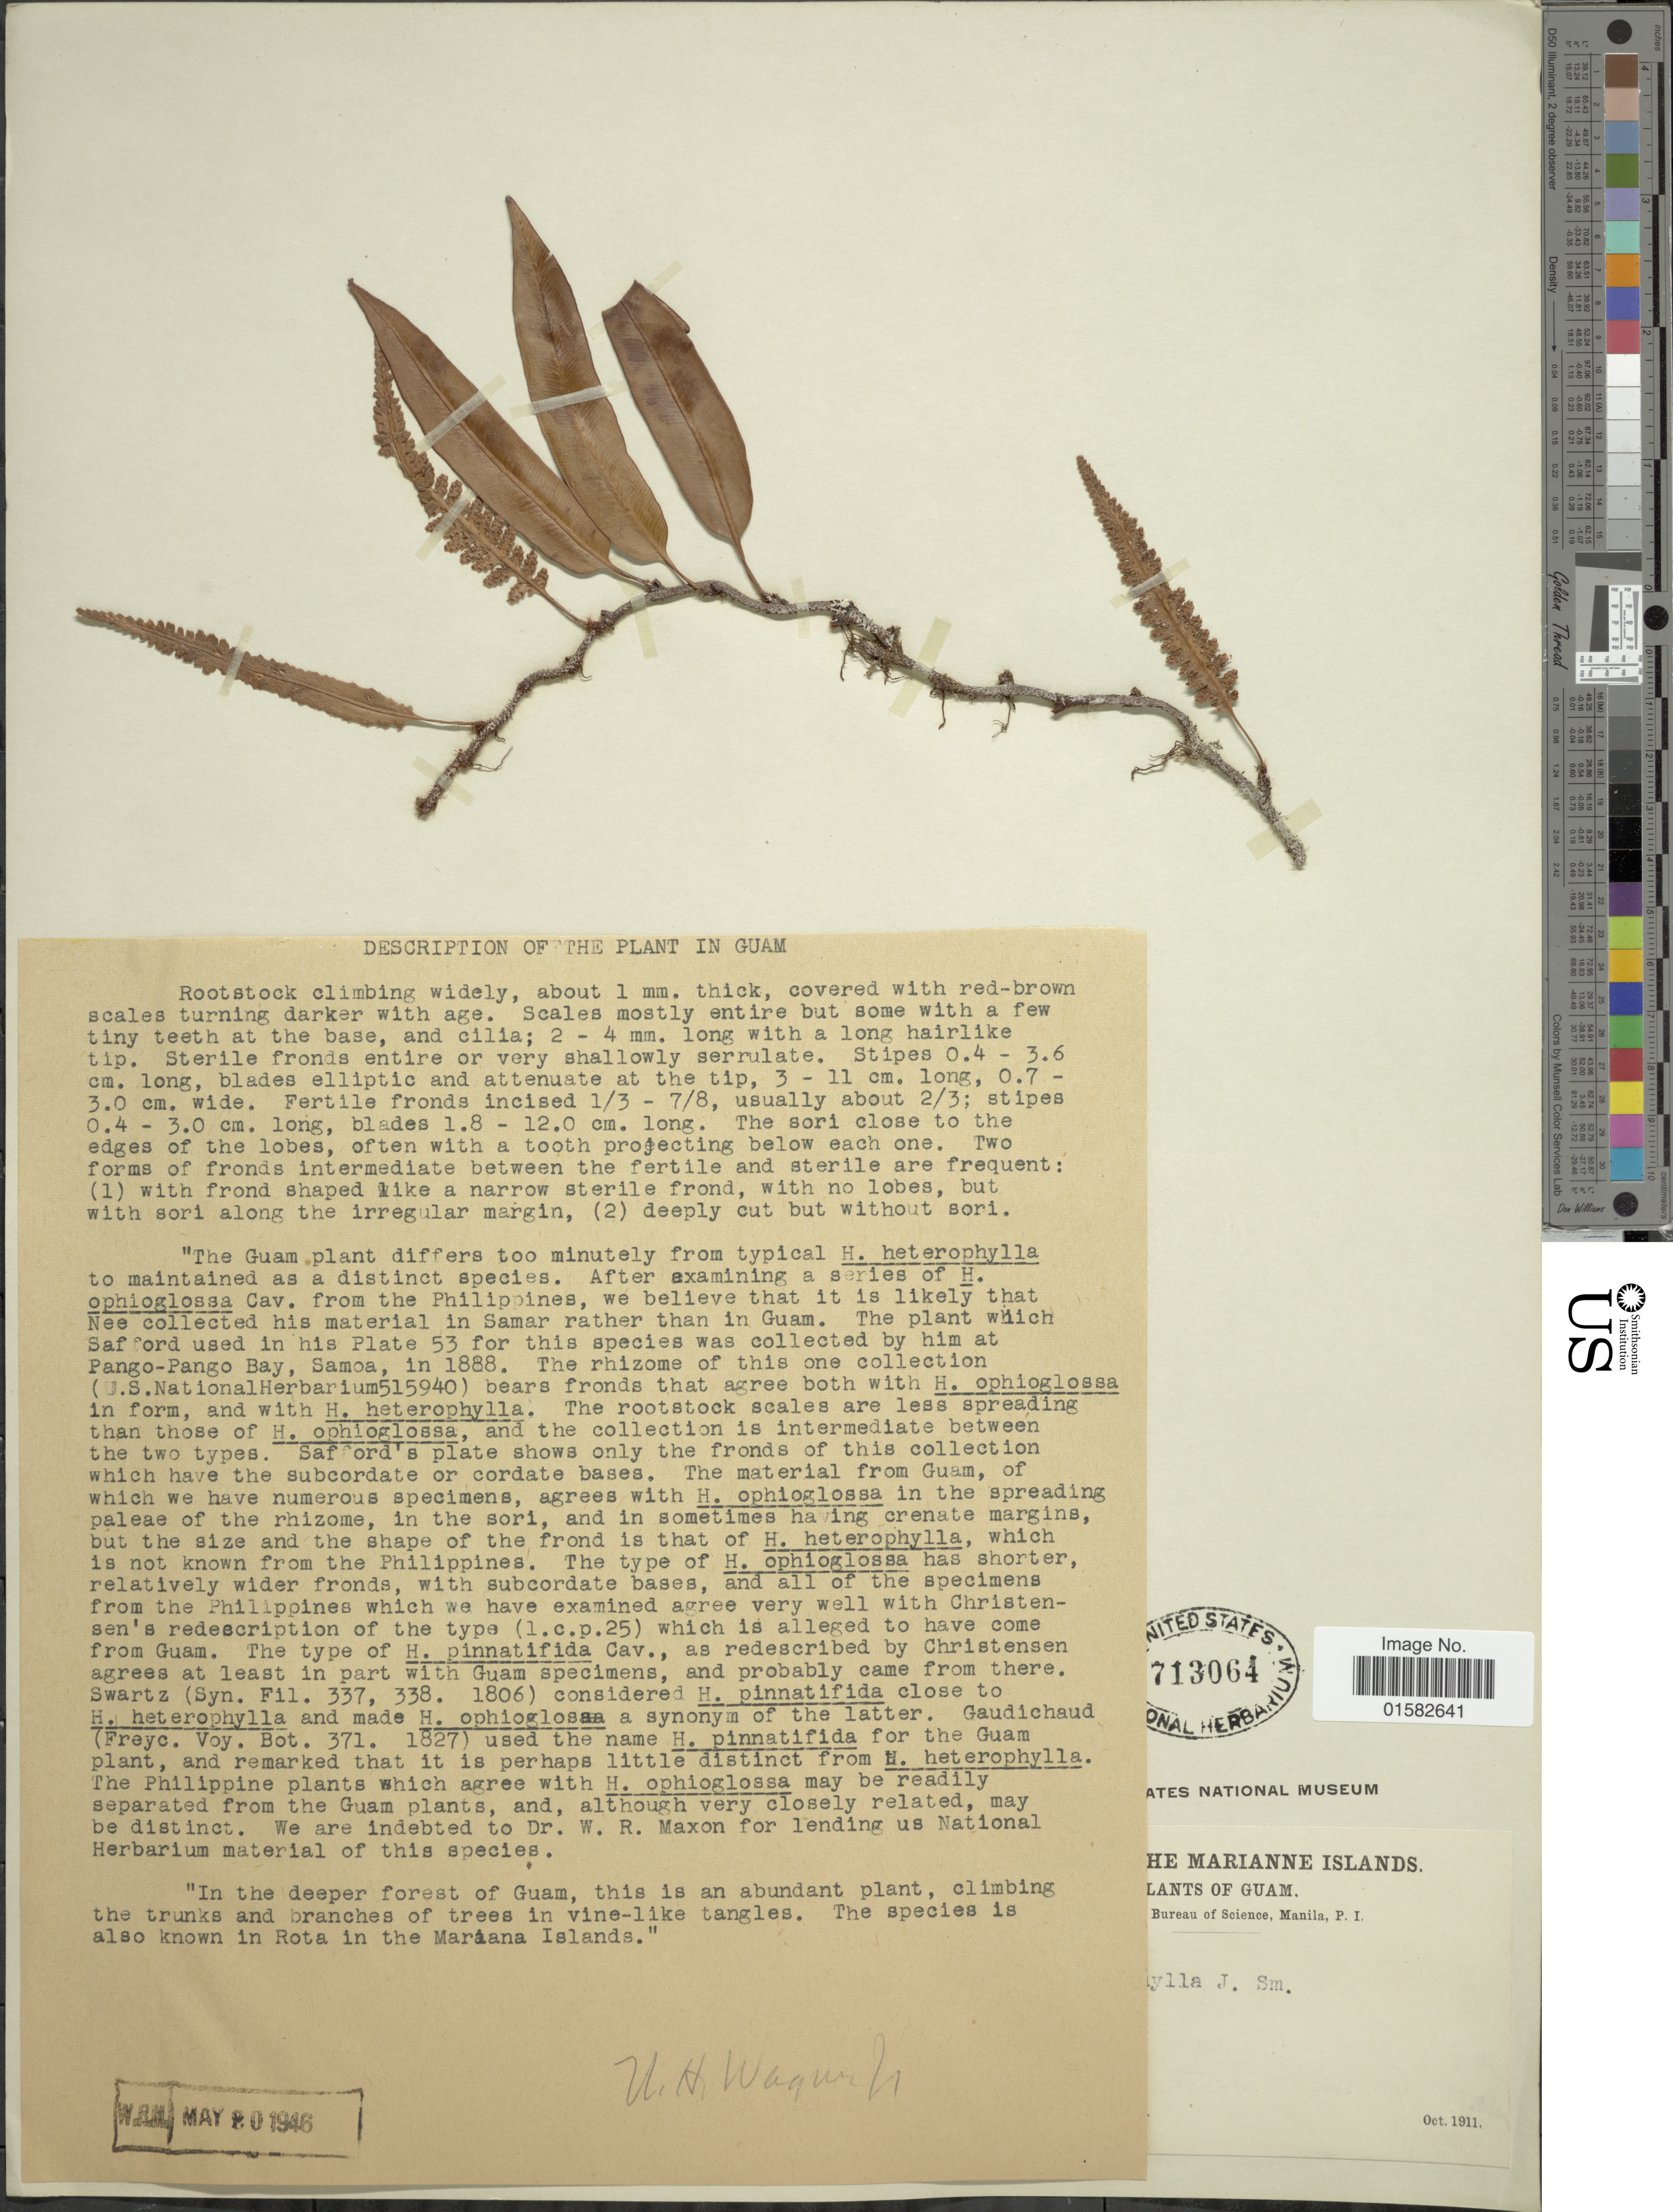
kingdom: Plantae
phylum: Tracheophyta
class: Polypodiopsida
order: Polypodiales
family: Davalliaceae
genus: Humata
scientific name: Humata heterophylla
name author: (Sm.) Desv.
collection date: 1911-10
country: Guam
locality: Marianne Islands, Guam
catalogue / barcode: US 713064